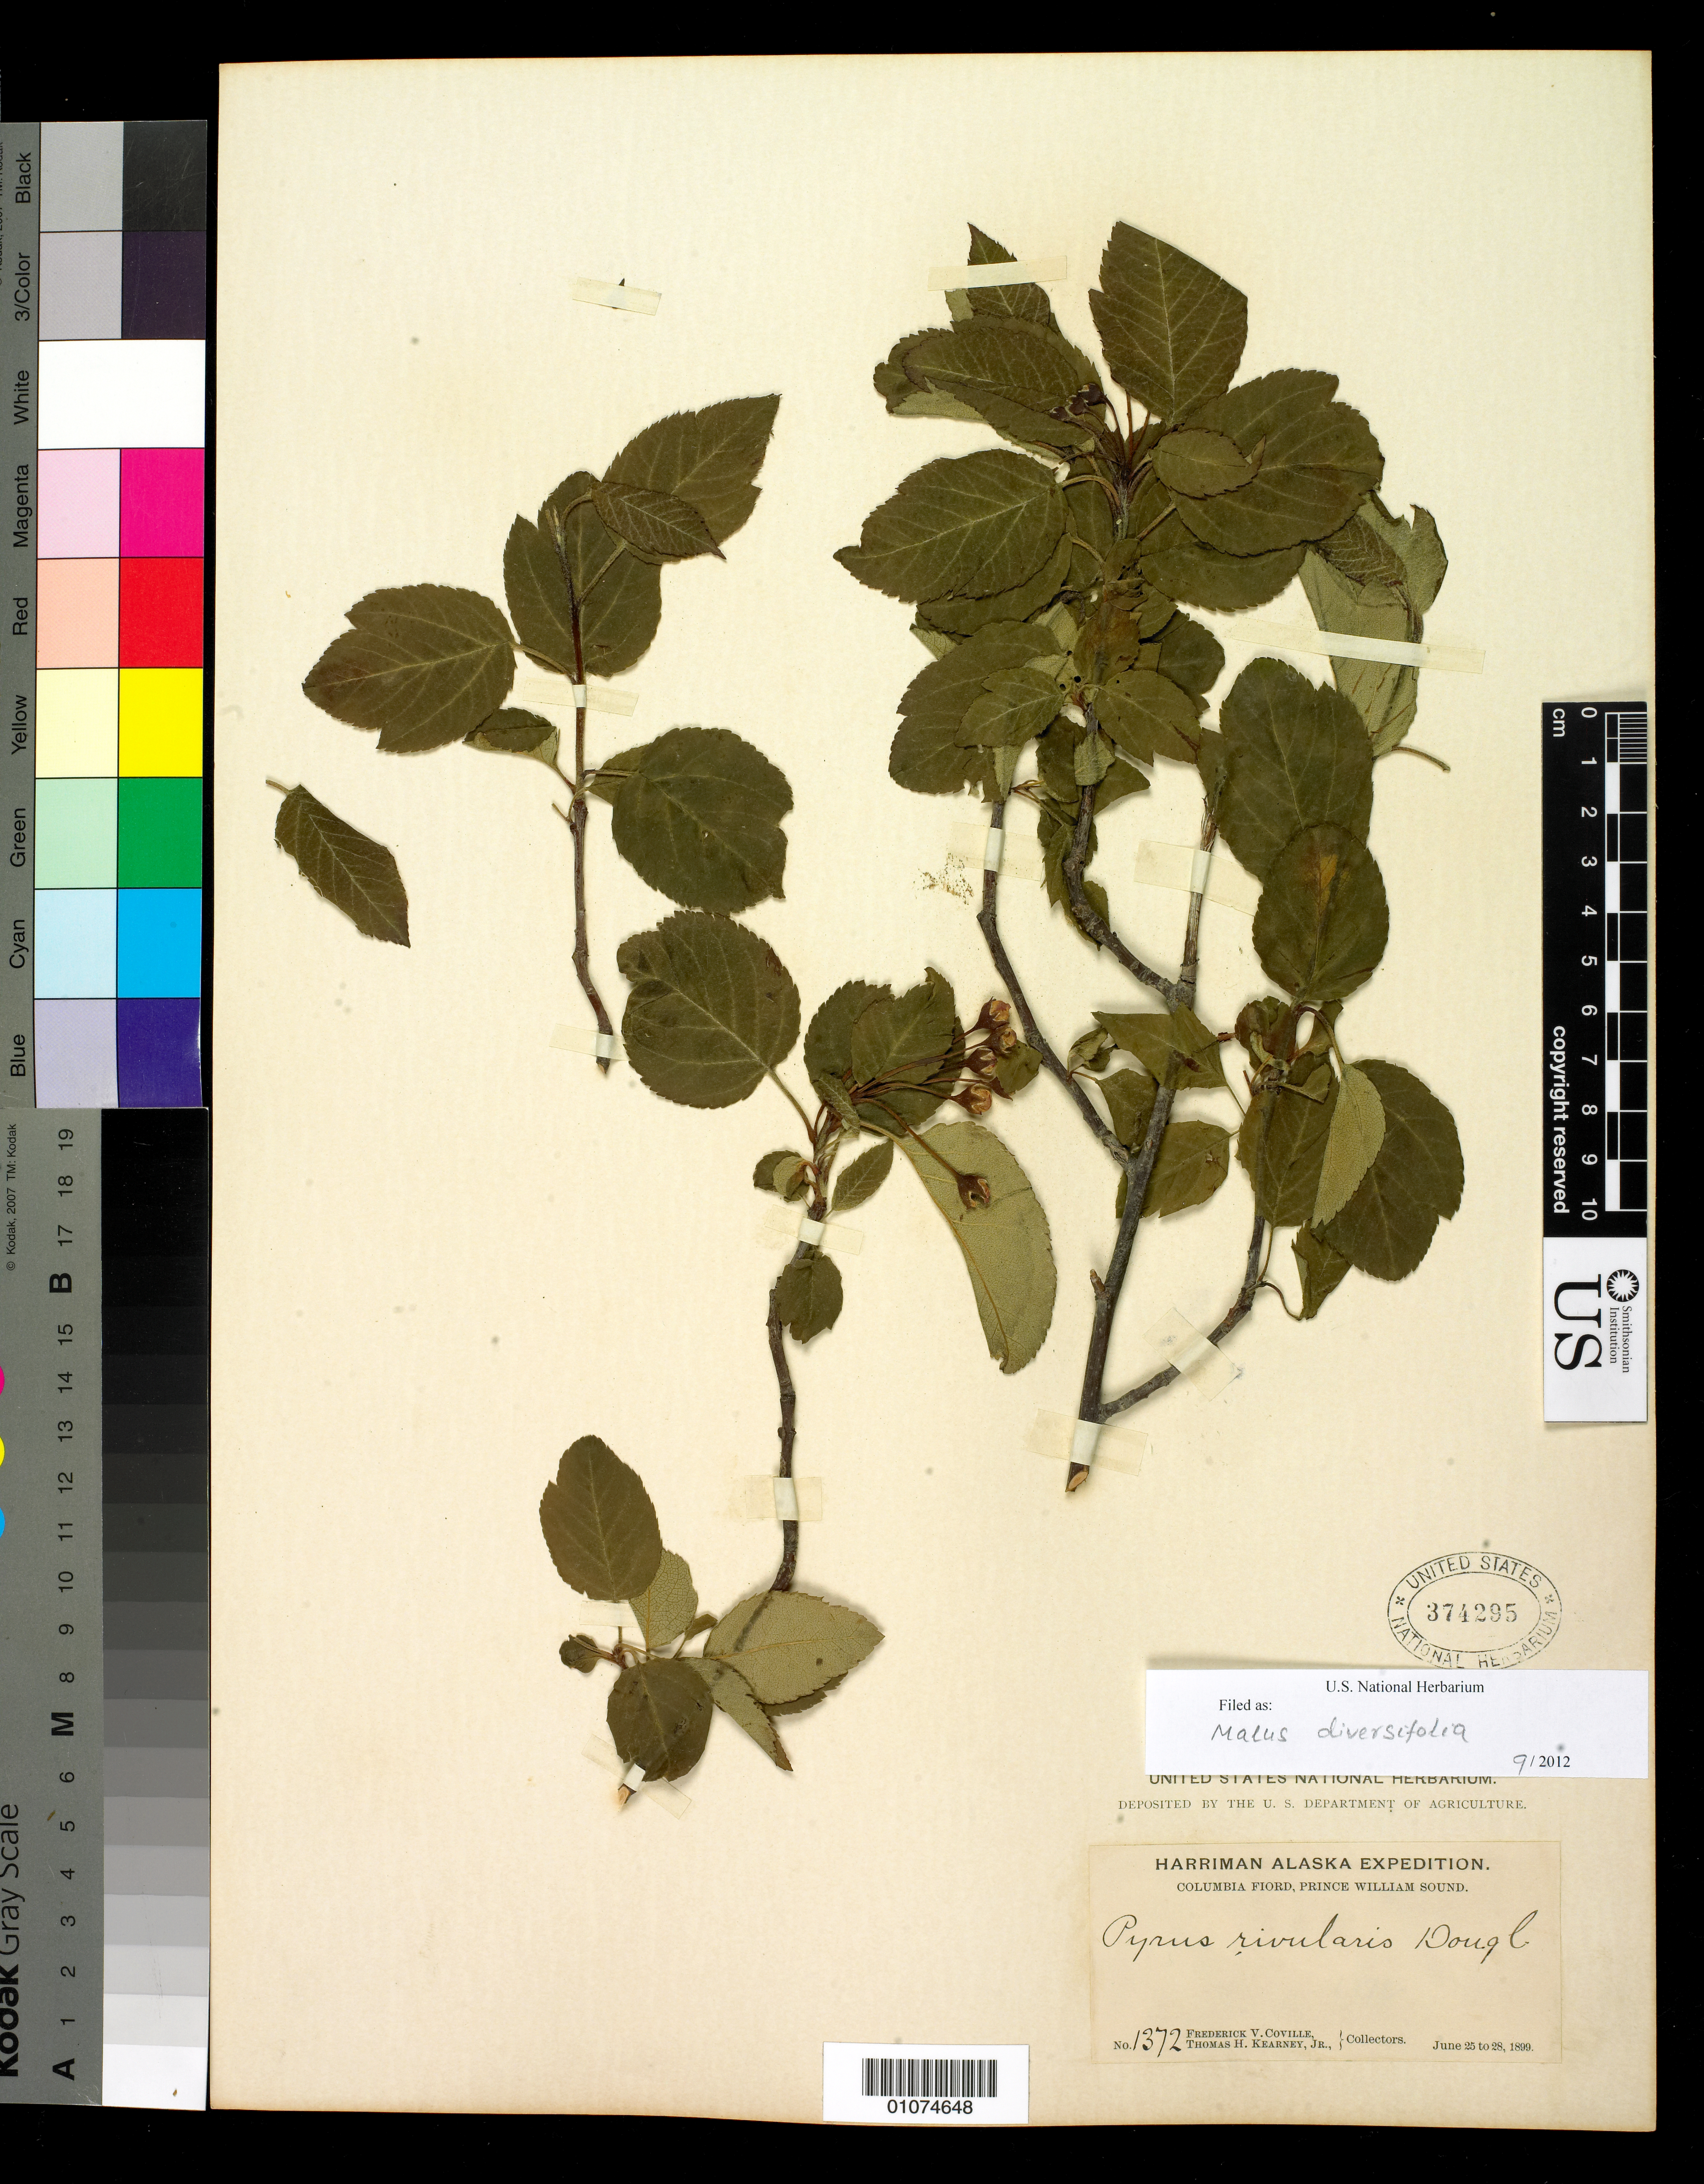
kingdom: Plantae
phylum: Tracheophyta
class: Magnoliopsida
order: Rosales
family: Rosaceae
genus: Malus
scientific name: Malus diversifolia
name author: (Bong.) M. Roem.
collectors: F. V. Coville & T. H. Kearney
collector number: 1372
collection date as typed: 25 Jun 1899 to 28 Jun 1899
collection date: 1899-06-25/1899-06-28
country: United States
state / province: Alaska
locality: Columbia Fjord, Prince William Sound